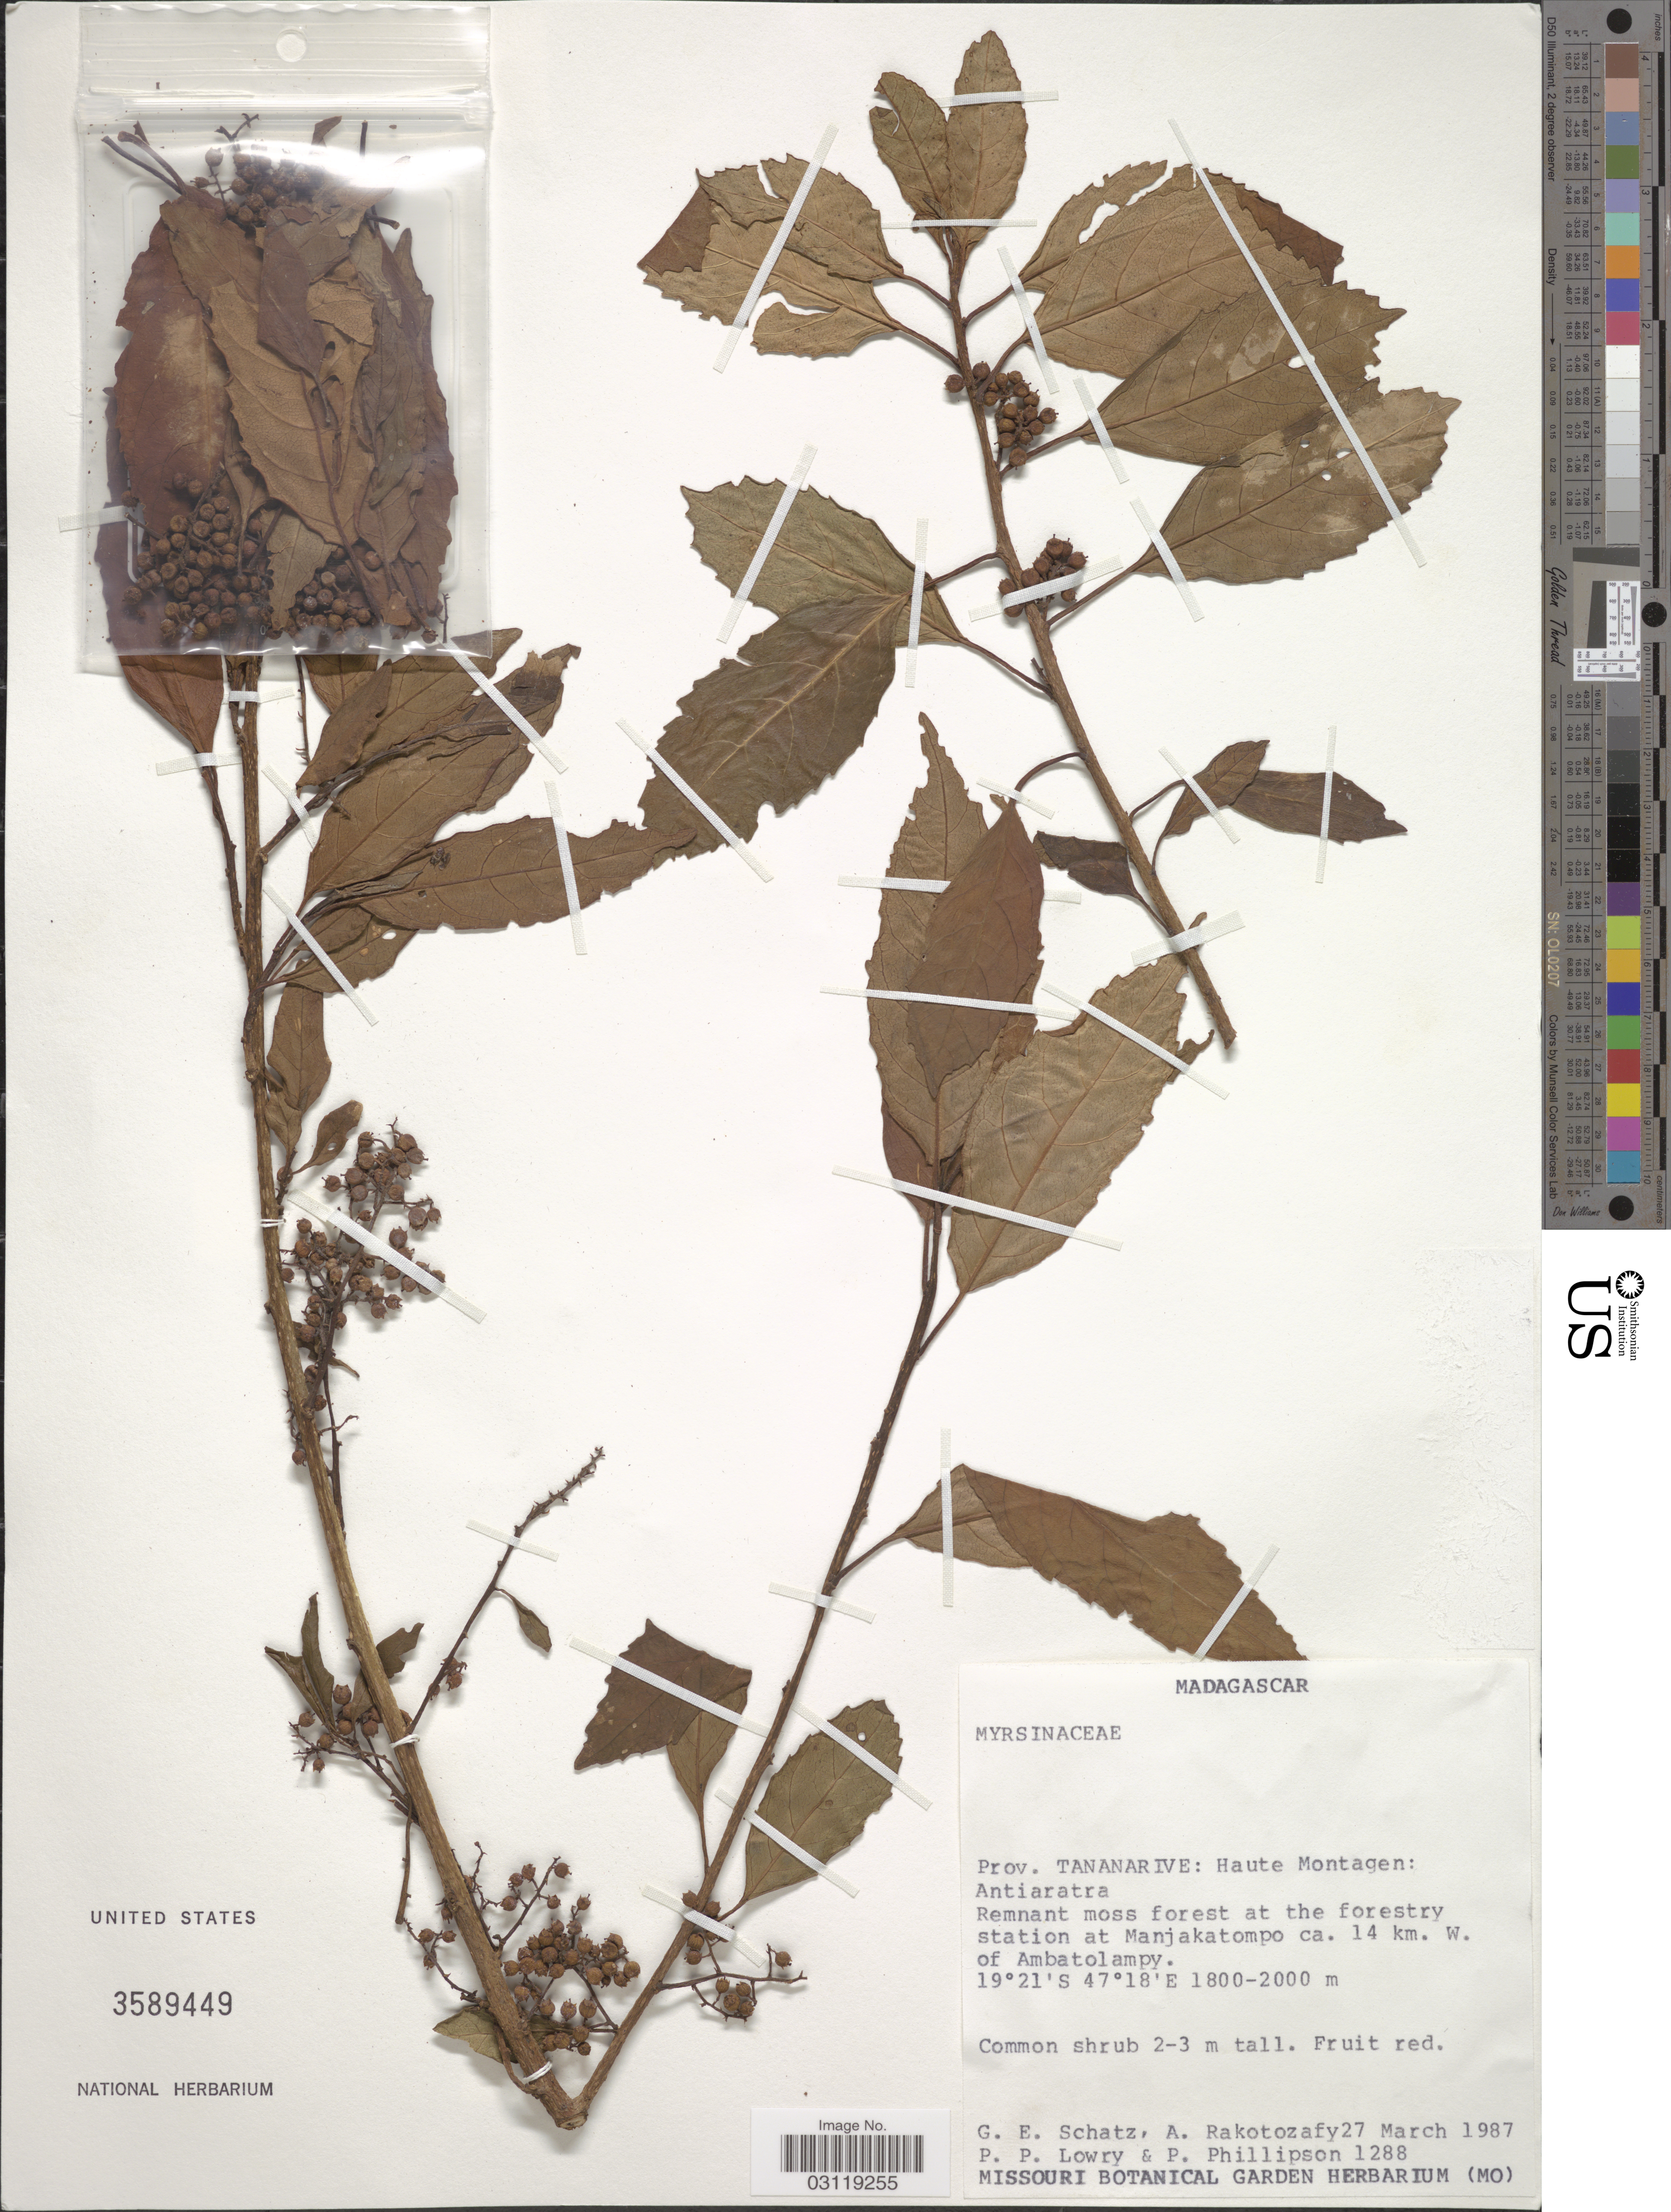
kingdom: Plantae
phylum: Tracheophyta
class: Magnoliopsida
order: Ericales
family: Primulaceae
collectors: G. Schatz, A. Rakotozafy, P. Lowry & P. B. Phillipson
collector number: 1288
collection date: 1987-03-27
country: Madagascar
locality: Prov. Tananarive: Haute Montagen: Antiaratra. Remnant moss forest at the forestry station at Manjakatompo ca. 14 km. W. of Ambatolampy.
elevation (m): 1800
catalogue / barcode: US 3589449